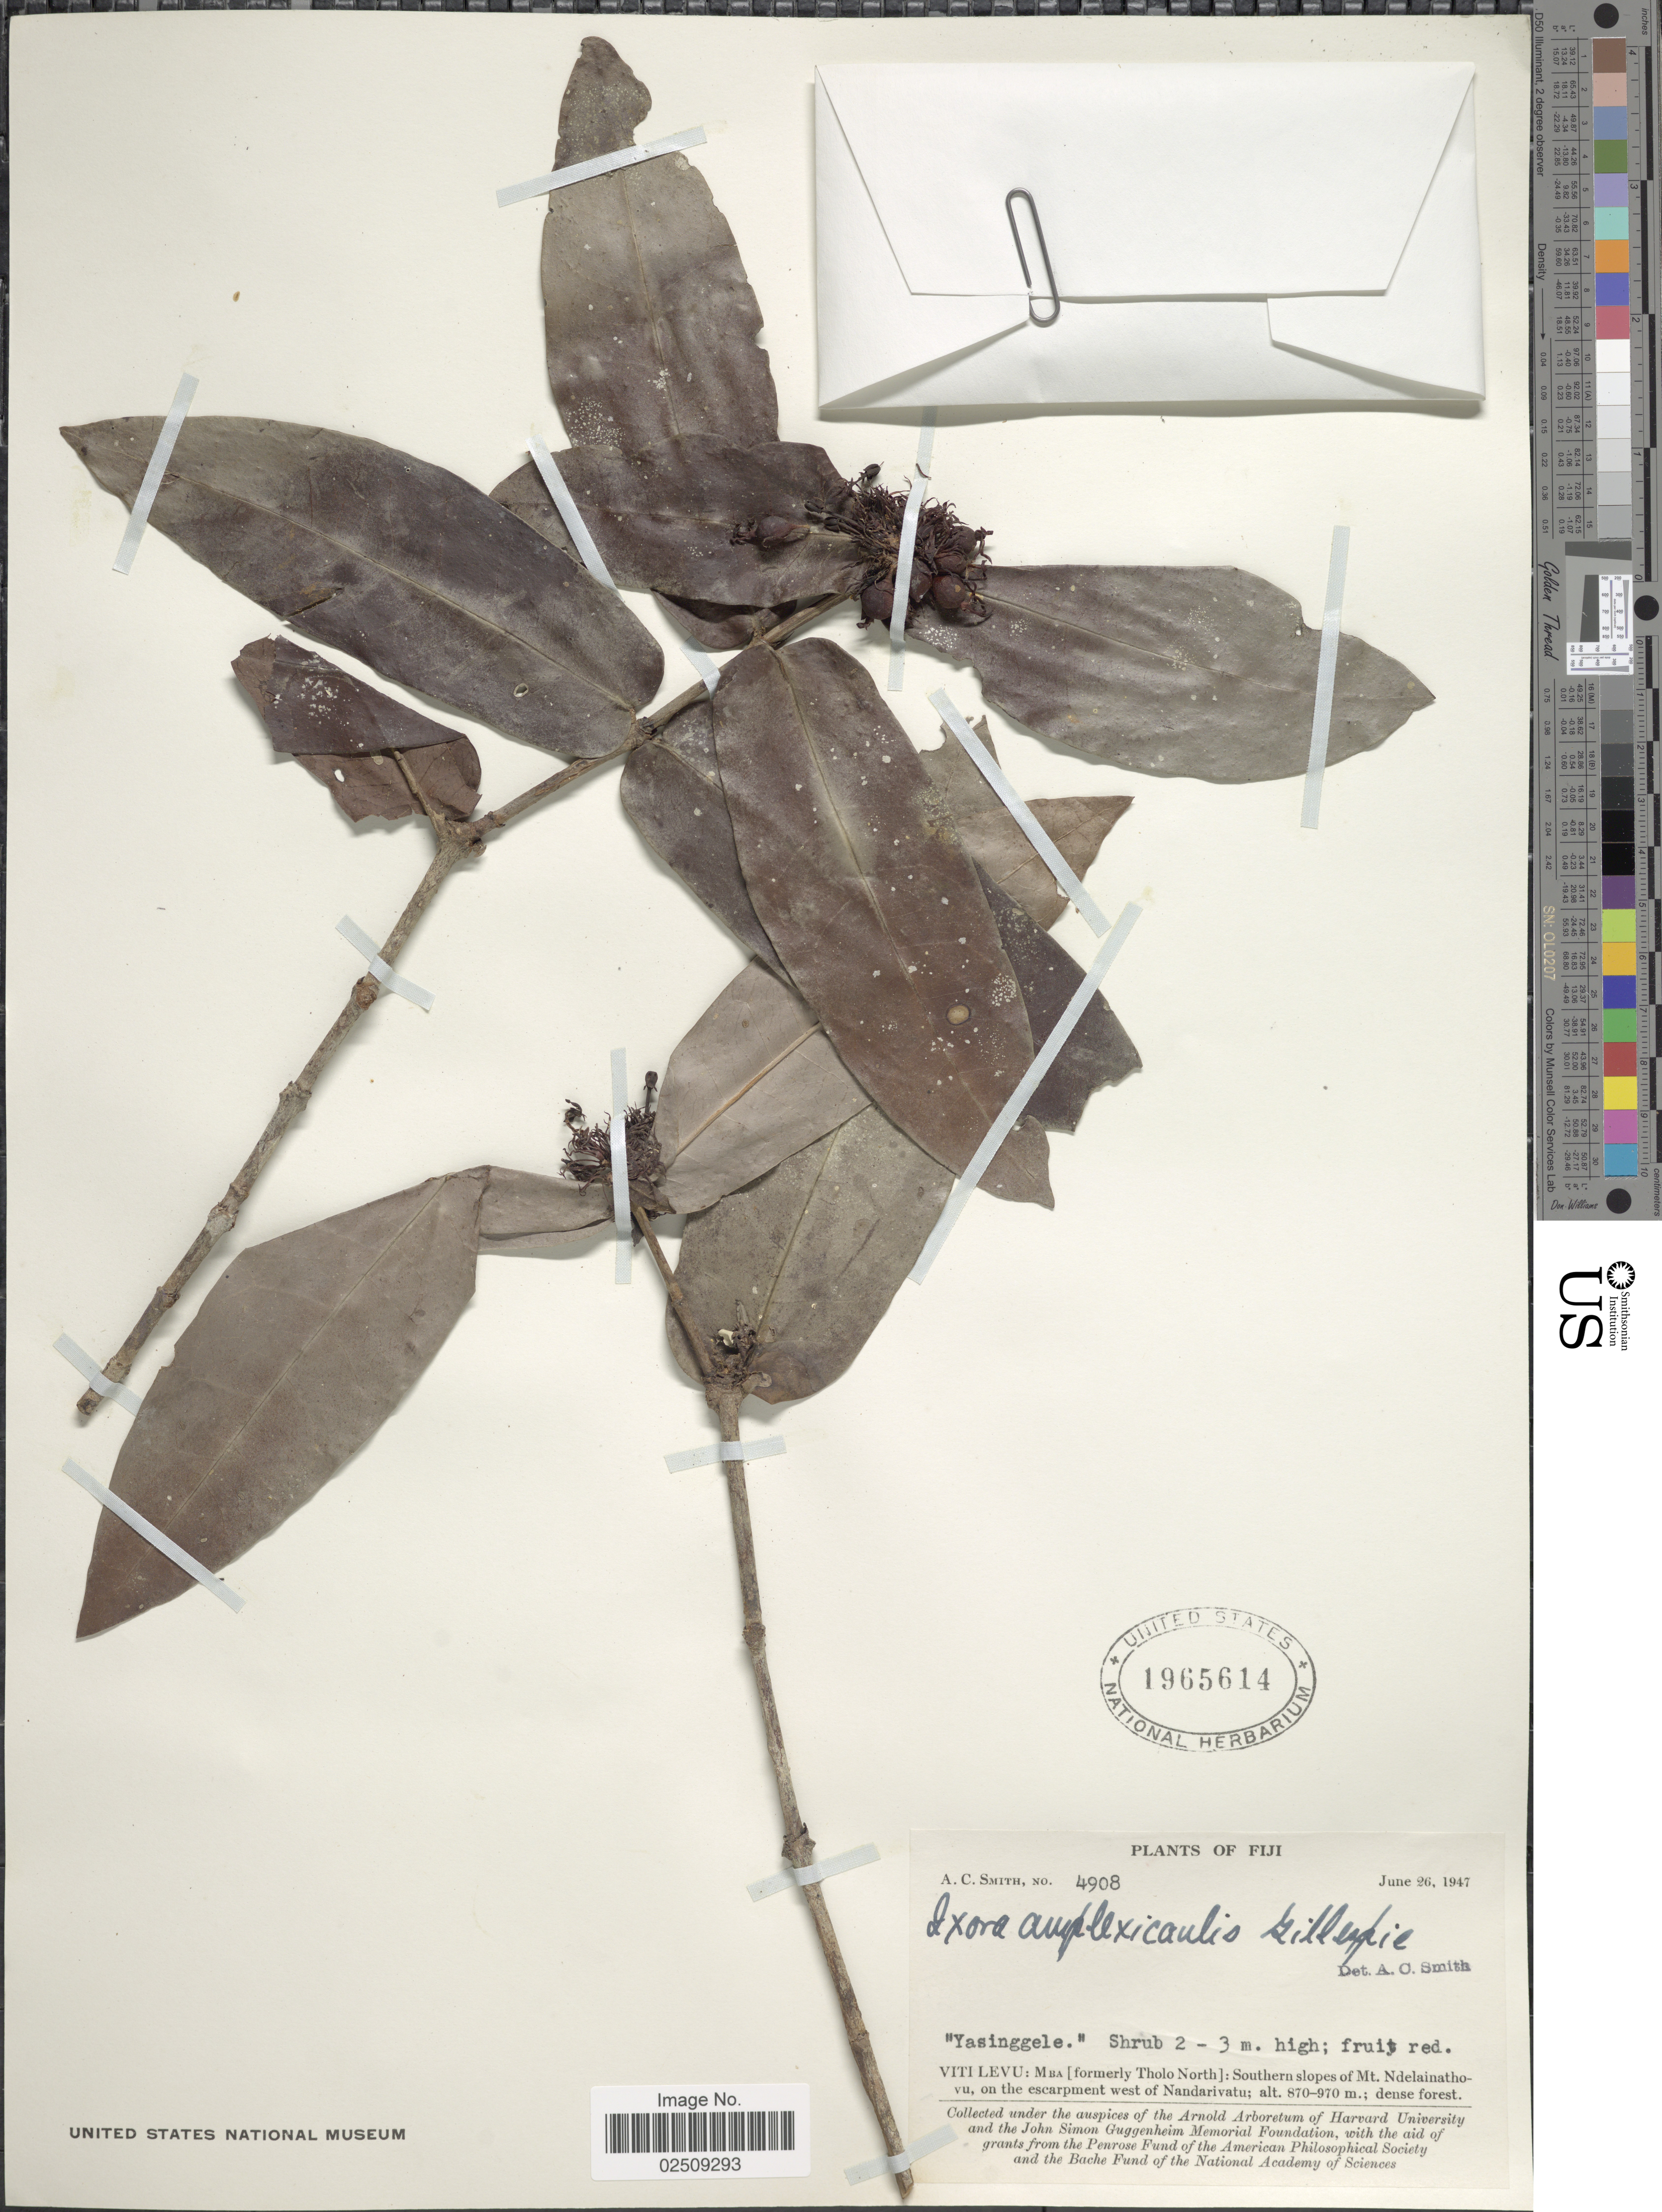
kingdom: Plantae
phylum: Tracheophyta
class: Magnoliopsida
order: Gentianales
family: Rubiaceae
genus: Ixora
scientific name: Ixora amplexicaulis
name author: Gillespie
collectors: A. C. Smith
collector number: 4908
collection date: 1947-06-26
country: Fiji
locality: Viti Levu: Mba [ formerly Tholo North]: southern slopes of Mt. Ndelainathovu, on the escarpment west of Nandarivatu.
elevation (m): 870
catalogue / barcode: US 1965614